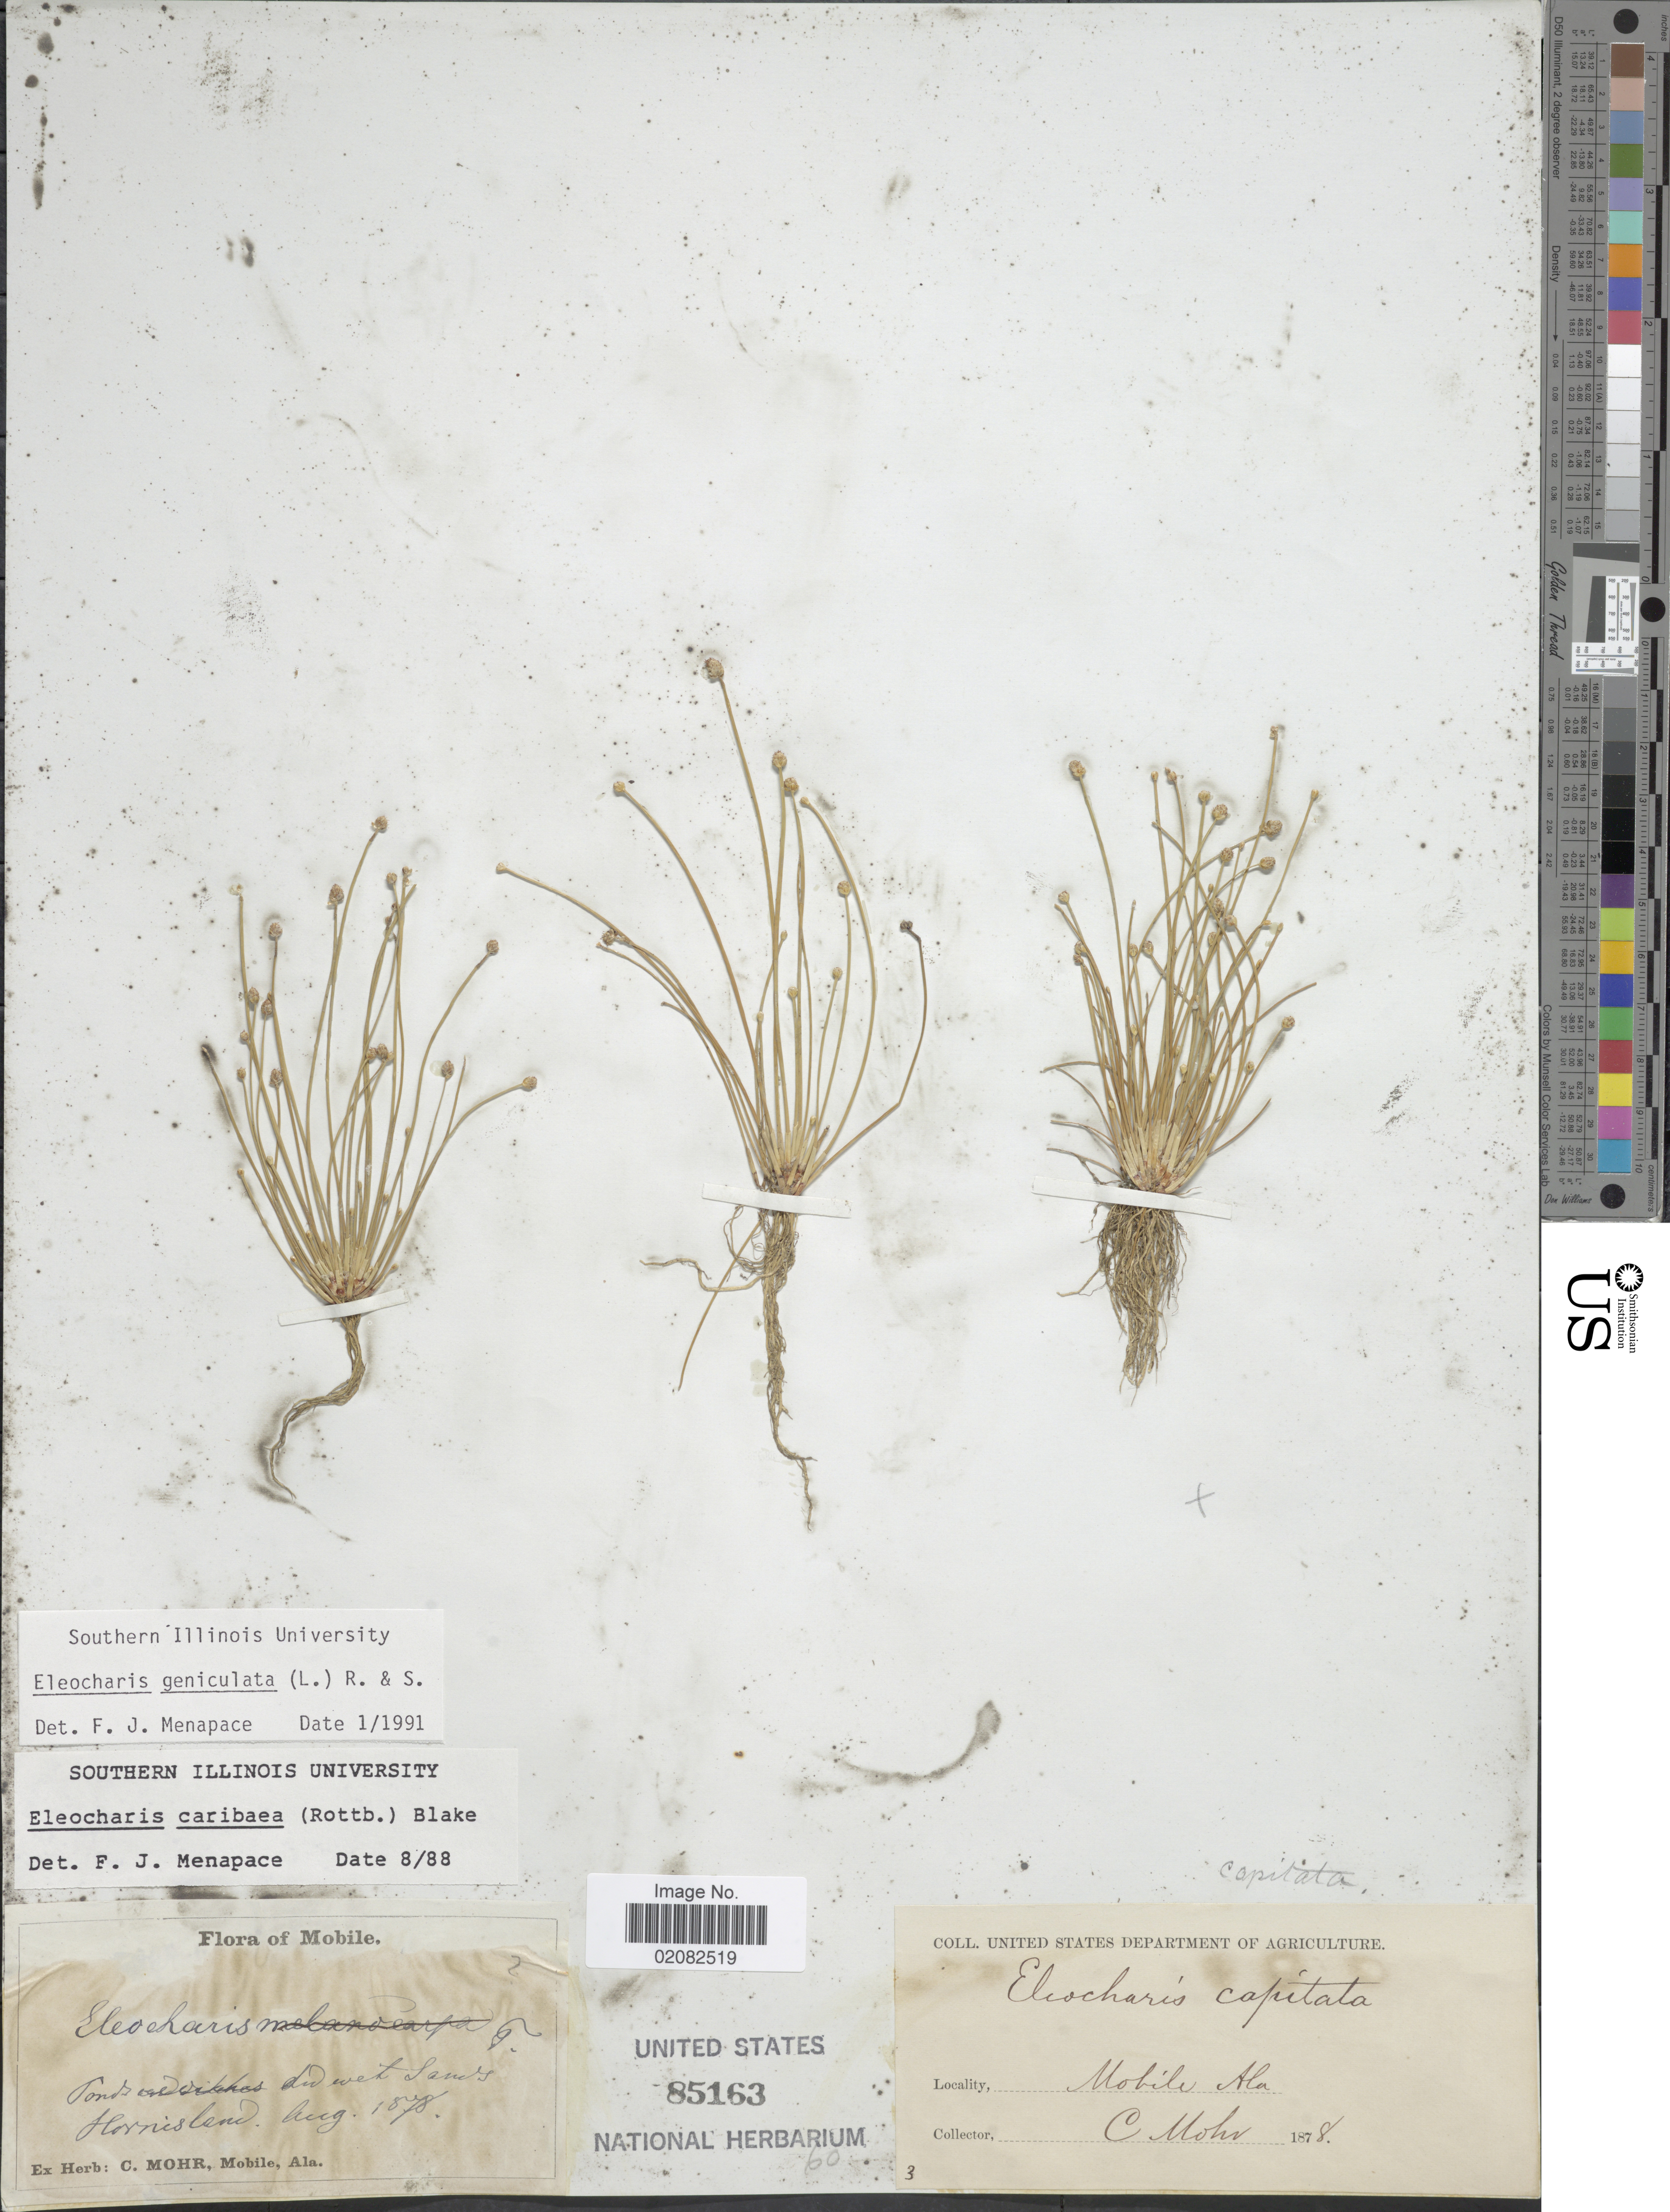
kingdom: Plantae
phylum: Tracheophyta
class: Liliopsida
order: Poales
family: Cyperaceae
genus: Eleocharis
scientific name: Eleocharis geniculata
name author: (L.) Roem. & Schult.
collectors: C. T. Mohr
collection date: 1878-08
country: United States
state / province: Alabama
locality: Mobile, Hornisland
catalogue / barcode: US 85163